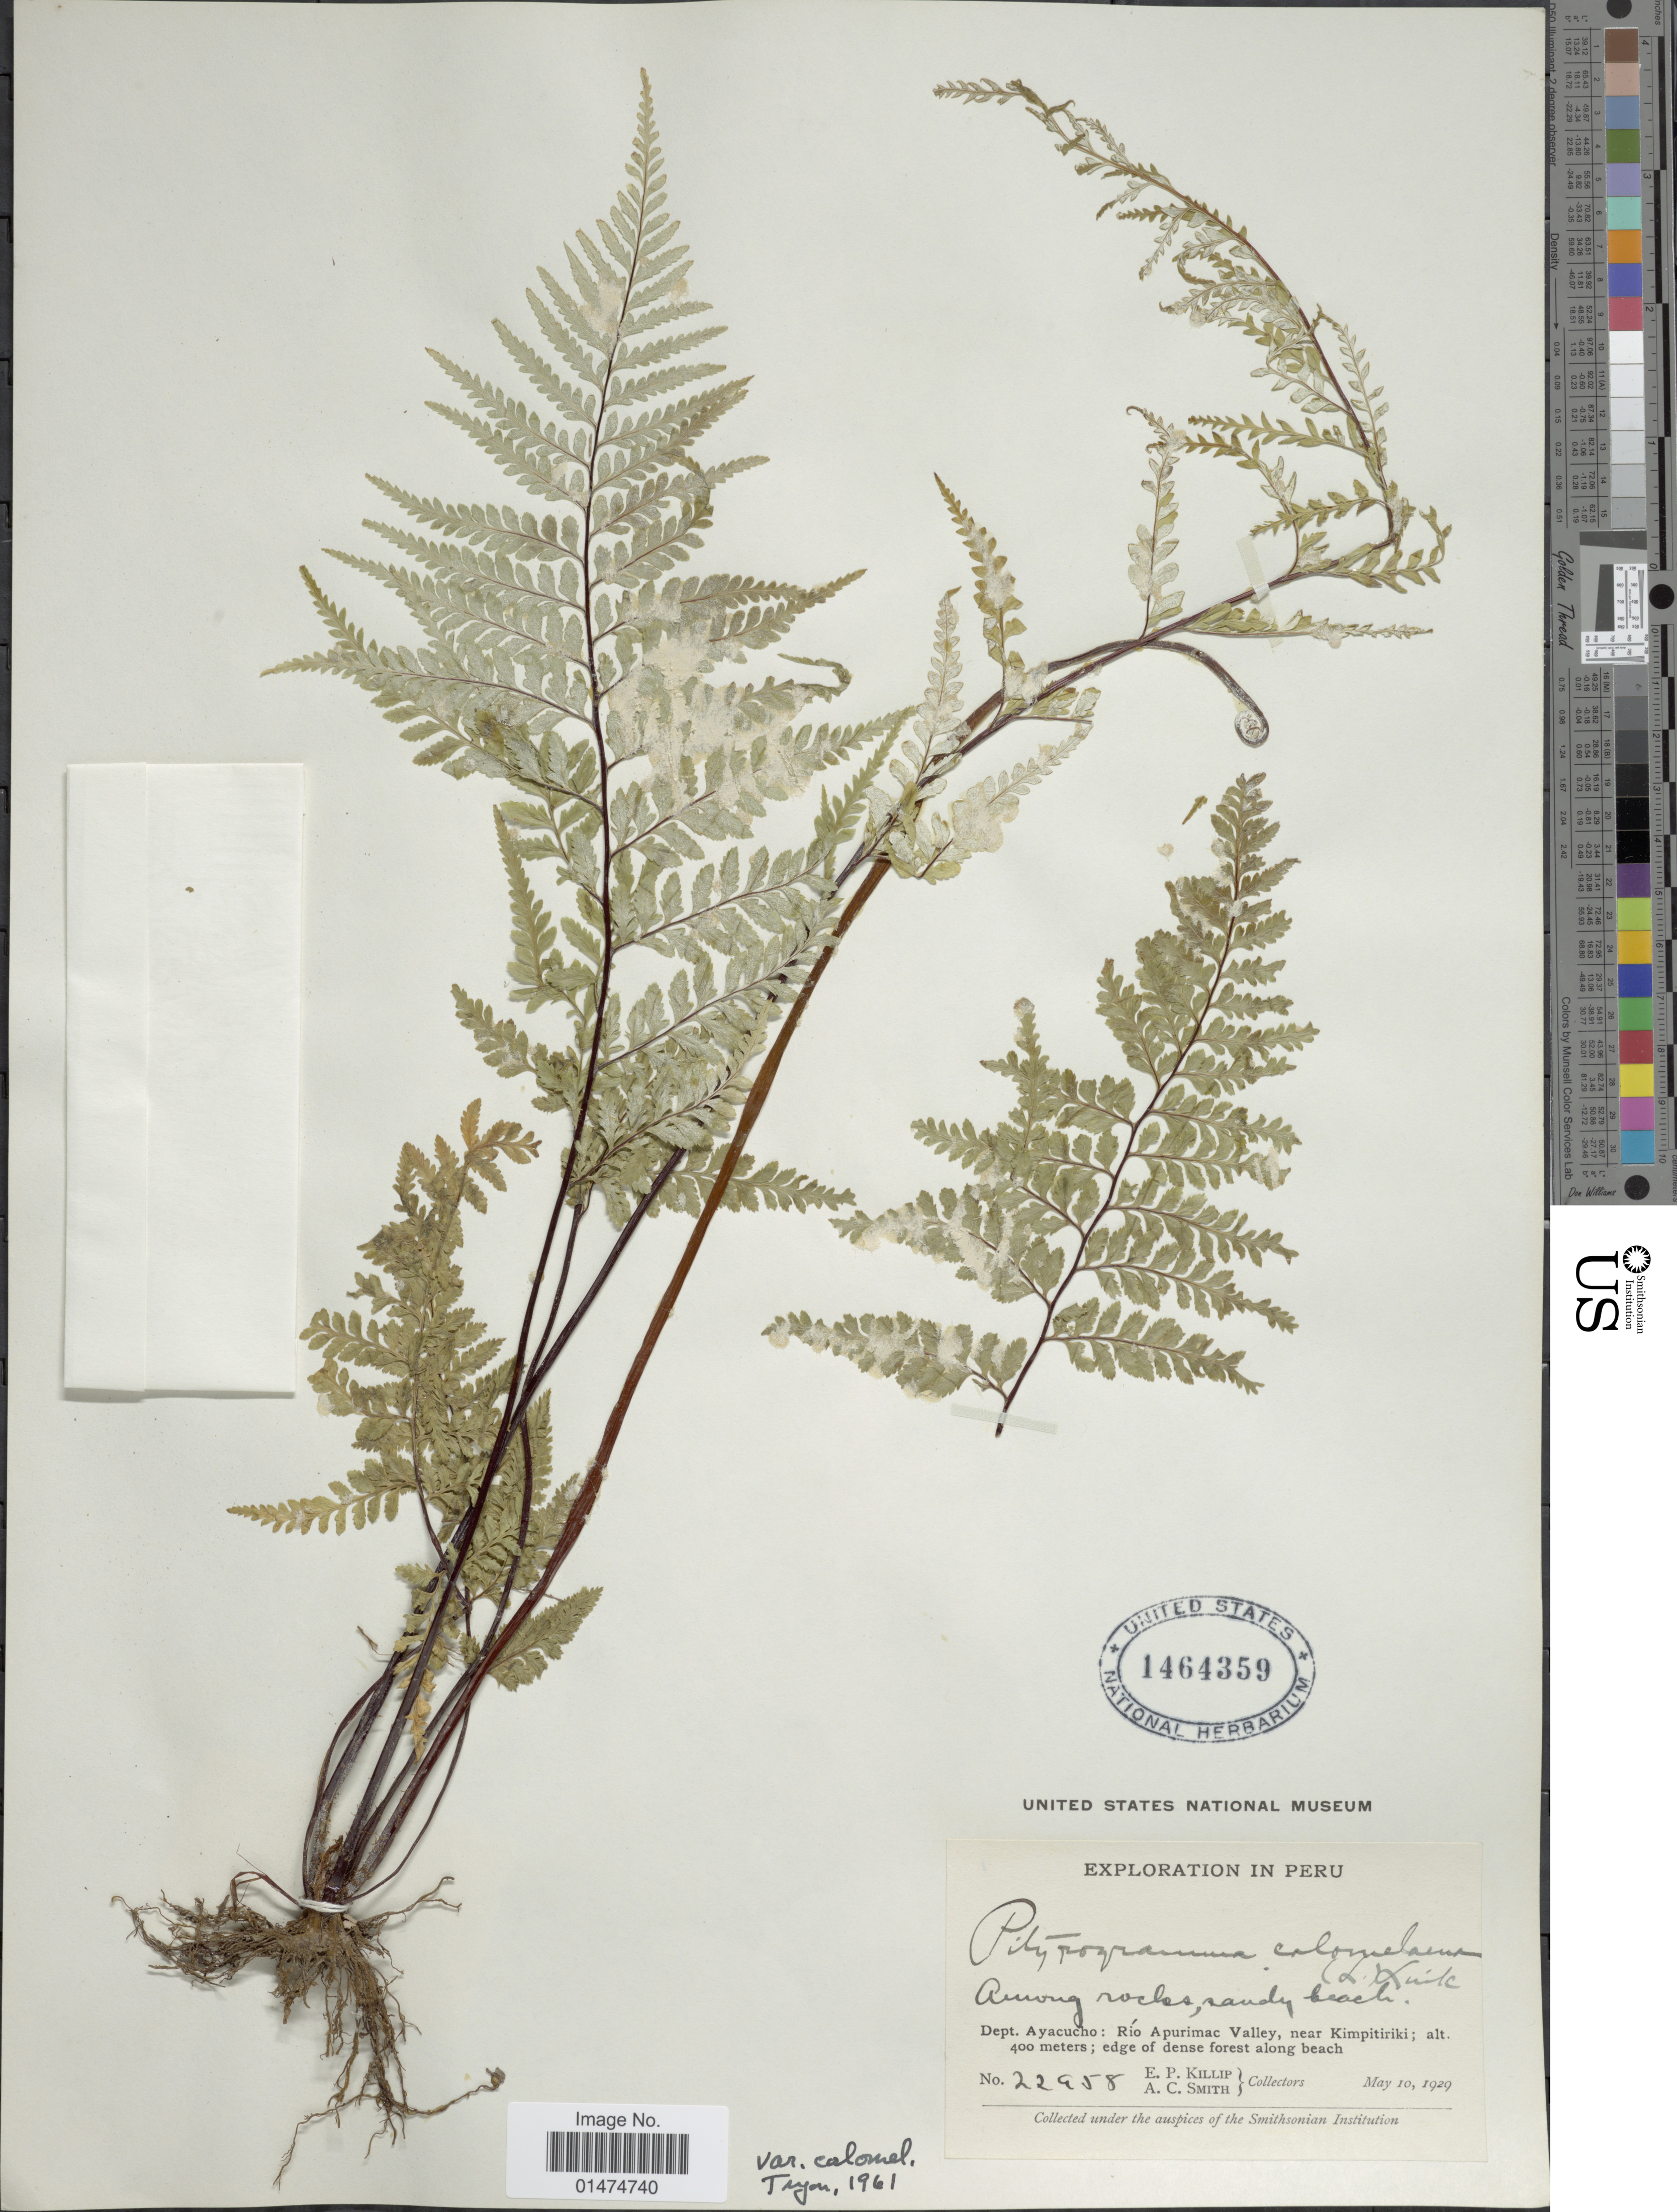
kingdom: Plantae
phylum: Tracheophyta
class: Polypodiopsida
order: Polypodiales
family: Pteridaceae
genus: Pityrogramma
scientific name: Pityrogramma calomelanos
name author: (L.) Link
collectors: E. P. Killip & A. C. Smith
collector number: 22958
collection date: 1929-05-10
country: Peru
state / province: Ayacucho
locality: Dept. Ayacucho: Rio Apurimac Valley, near Kimpitiriki.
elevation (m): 400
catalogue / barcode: US 1464359